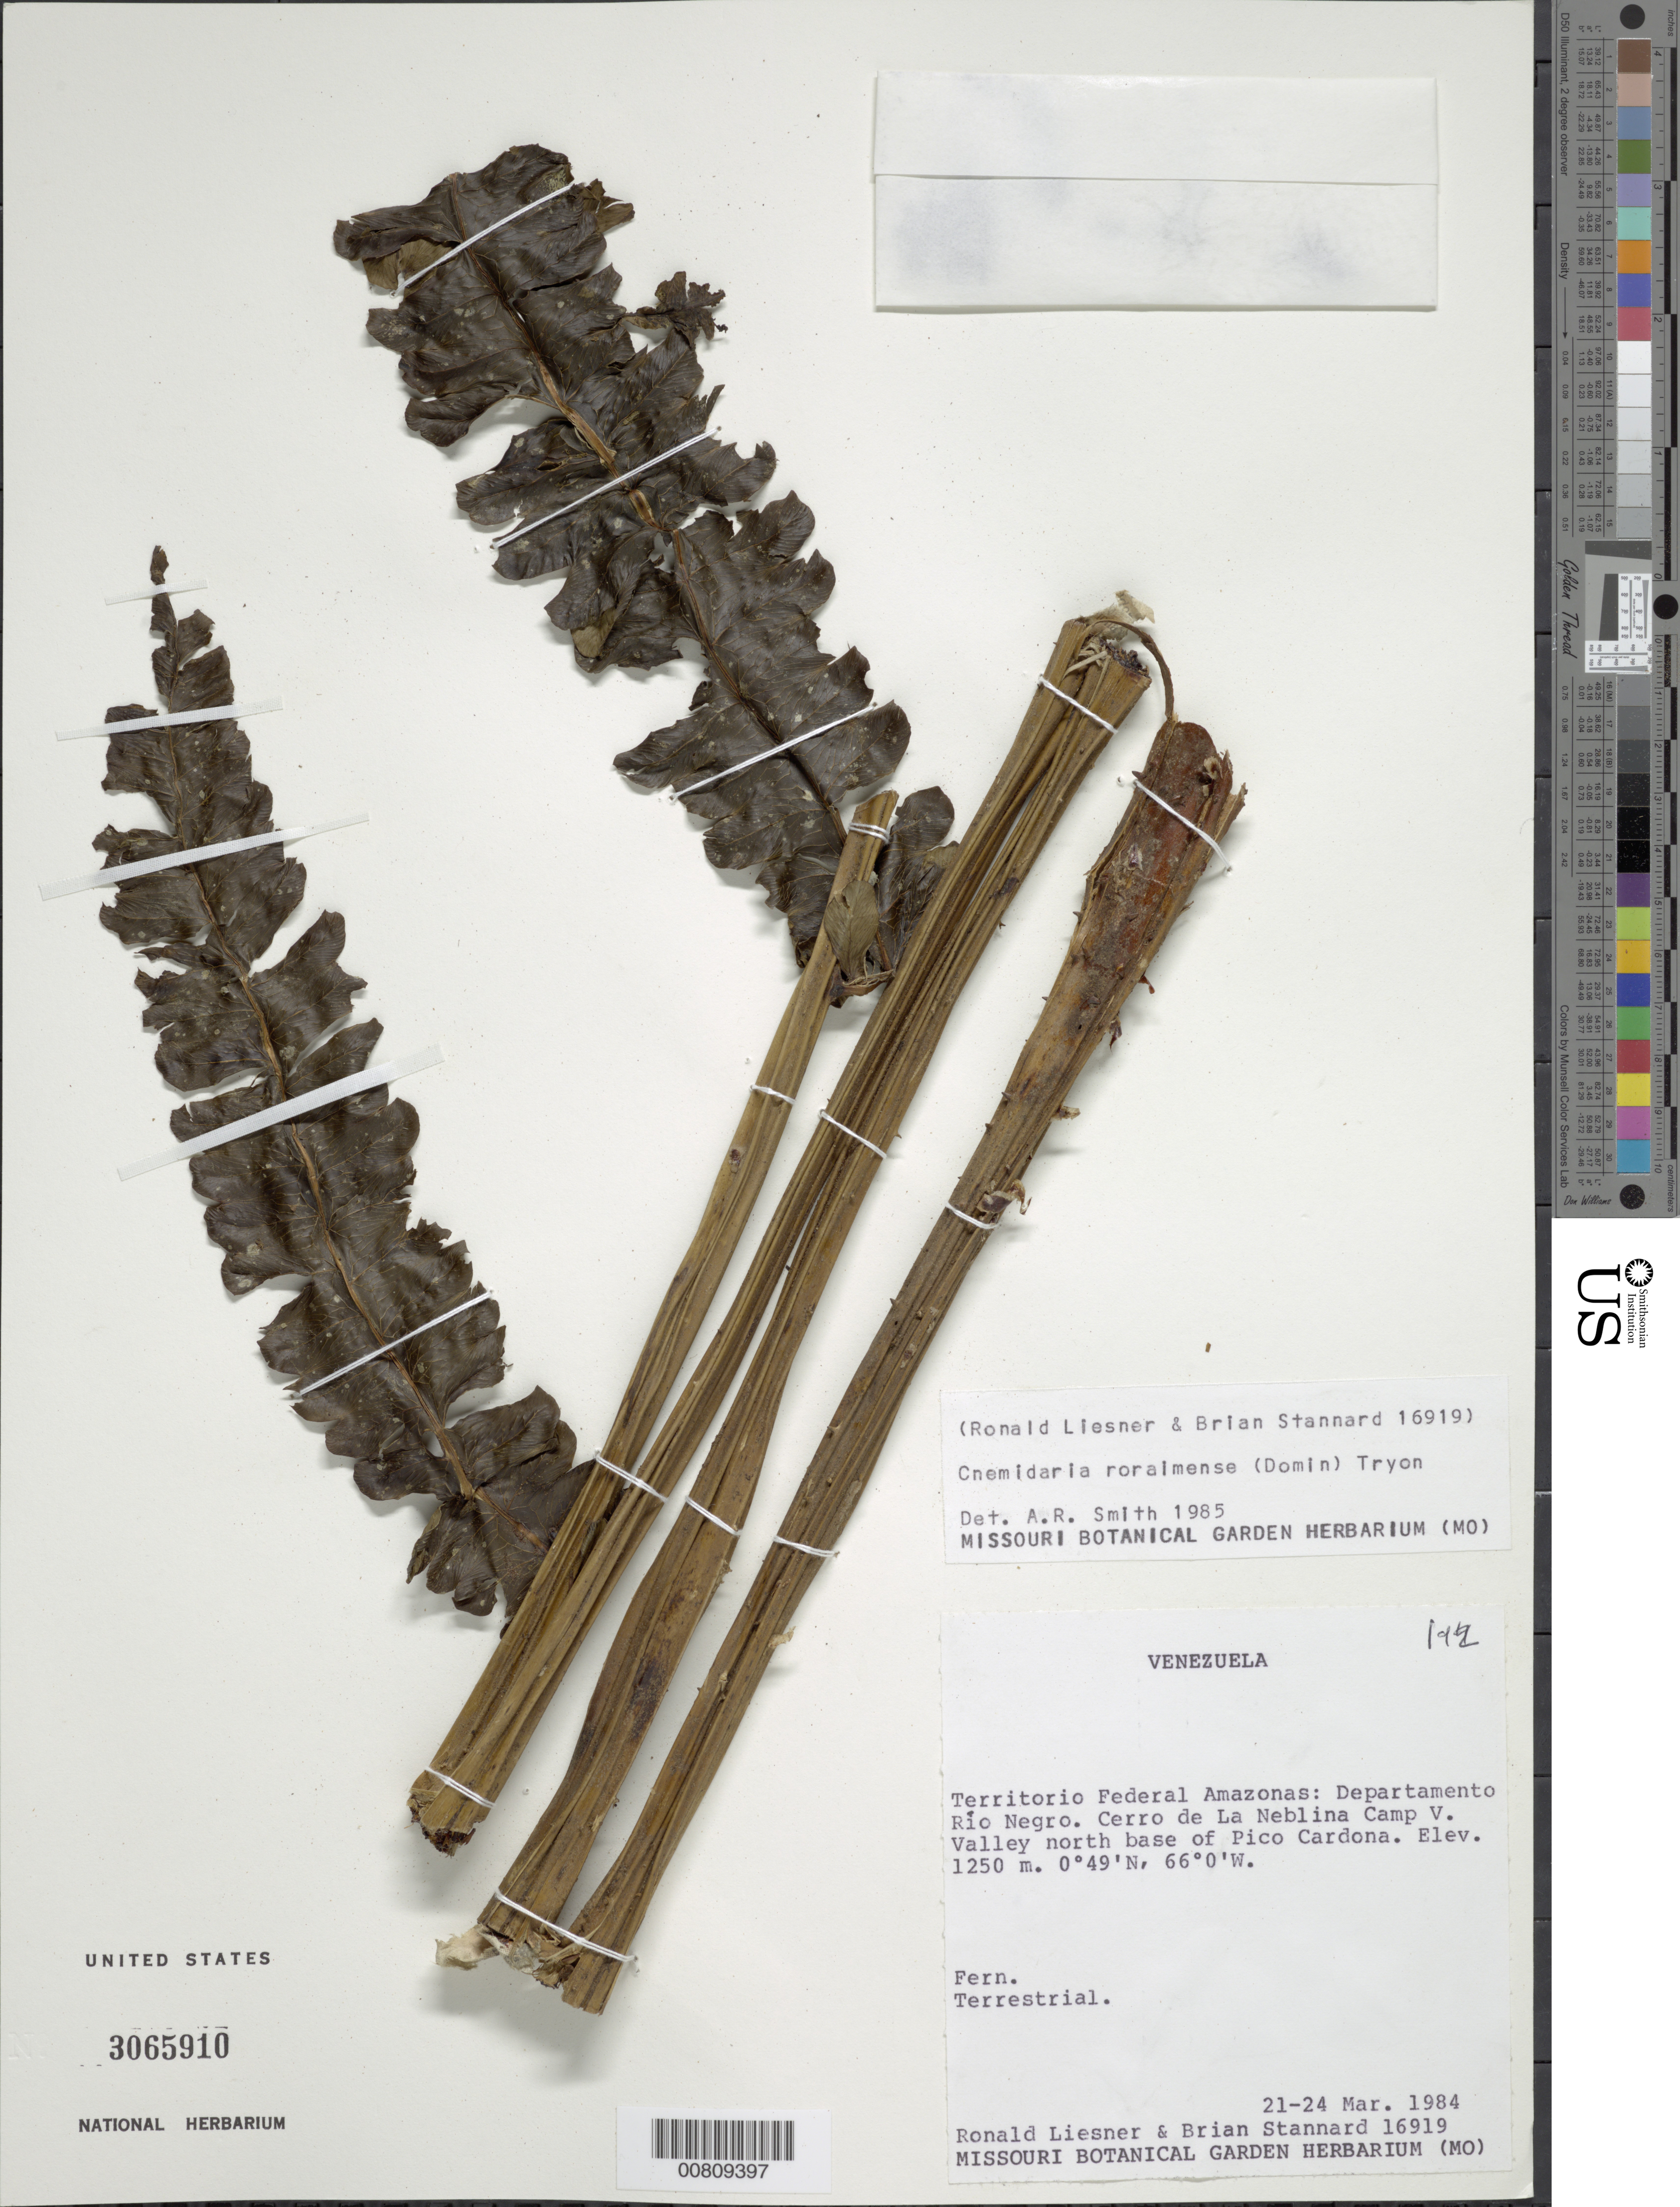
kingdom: Plantae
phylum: Tracheophyta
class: Polypodiopsida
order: Cyatheales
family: Cyatheaceae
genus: Cyathea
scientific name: Cyathea roraimensis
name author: (Domin) Domin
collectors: R. L. Liesner & B. L. Stannard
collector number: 16919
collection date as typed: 21-Mar-84 to 24-Mar-84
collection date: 1984-03-21/1984-03-24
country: Venezuela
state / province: Amazonas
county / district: Río Negro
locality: Cerro de La Neblina Base Camp V, north base of Pico Cardona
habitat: Valley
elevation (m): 1250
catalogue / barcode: US 3065910